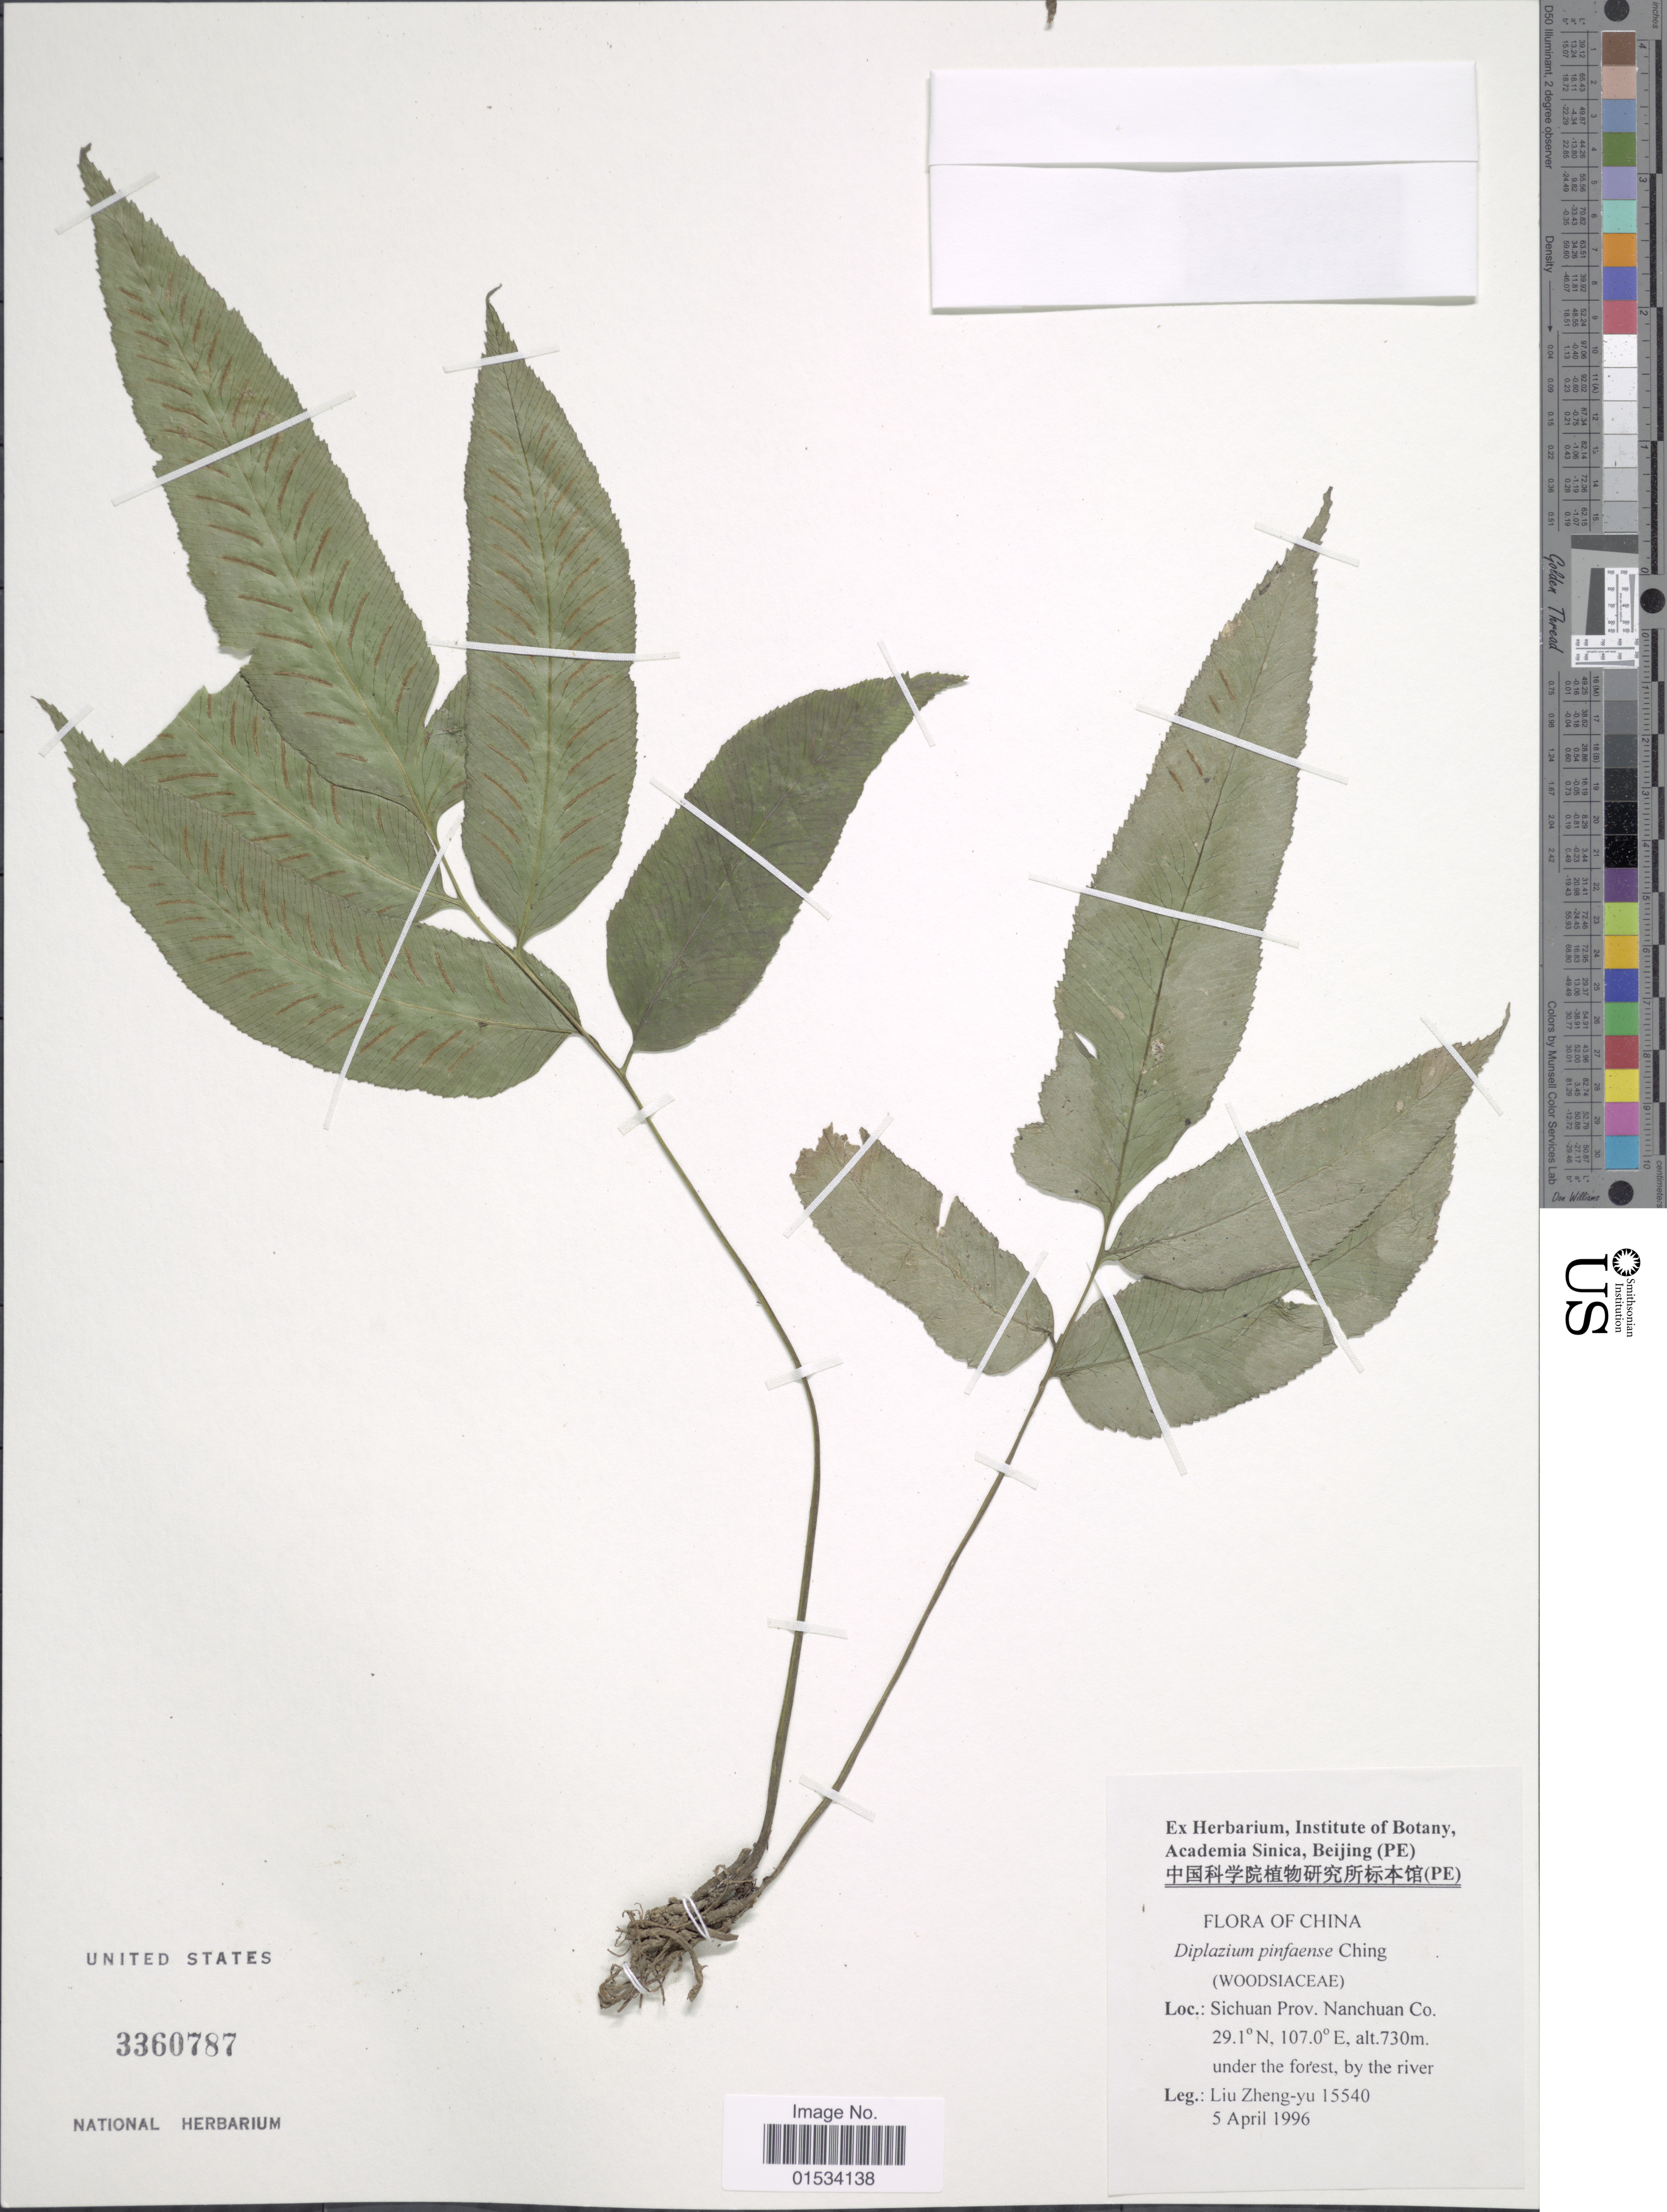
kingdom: Plantae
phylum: Tracheophyta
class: Polypodiopsida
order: Polypodiales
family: Athyriaceae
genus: Diplazium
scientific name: Diplazium pinfaense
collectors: L. Zheng-yu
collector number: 15540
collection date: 1996-04-05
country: China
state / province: Sichuan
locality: Nanchuan Co., under the forest, by the river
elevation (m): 730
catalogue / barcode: US 3360787